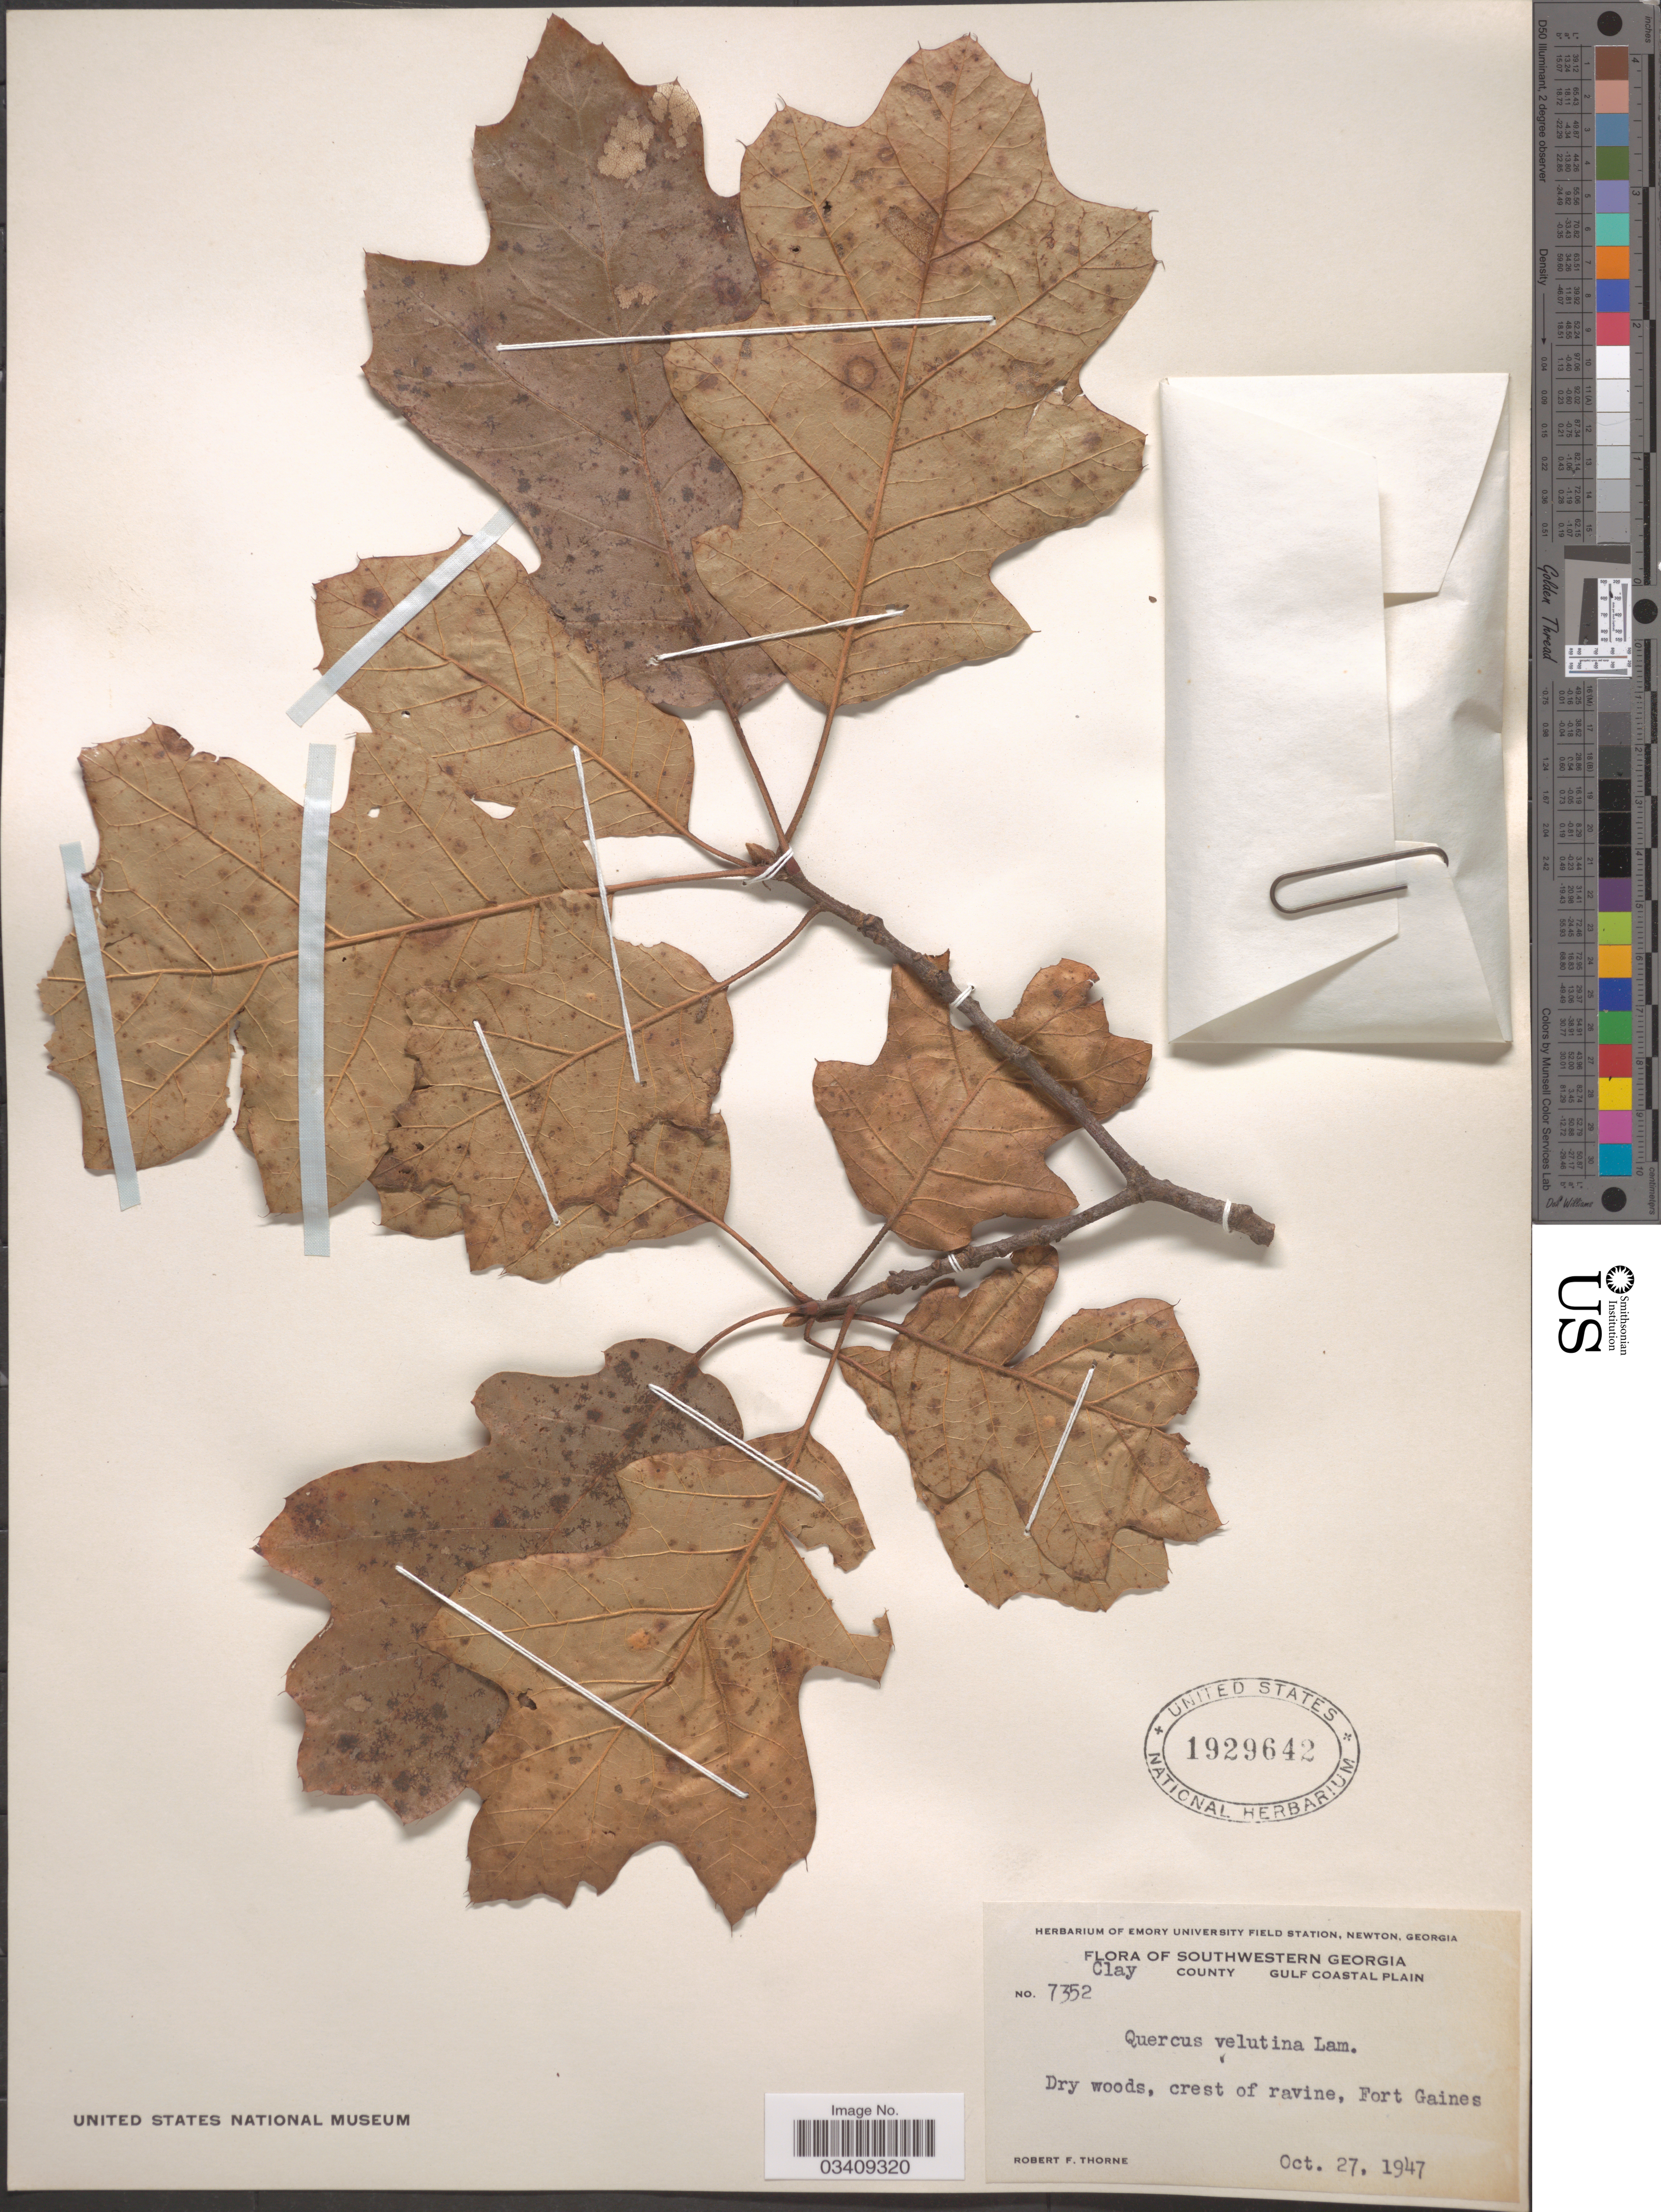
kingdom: Plantae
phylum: Tracheophyta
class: Magnoliopsida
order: Fagales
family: Fagaceae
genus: Quercus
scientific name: Quercus velutina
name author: Lam.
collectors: R. F. Thorne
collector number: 7352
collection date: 1947-10-27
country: United States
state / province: Georgia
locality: Southwestern Georgia. Clay County, Gulf Coastal Plain. Dry woods, crest of ravine, Fort Gaines.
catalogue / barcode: US 1929642